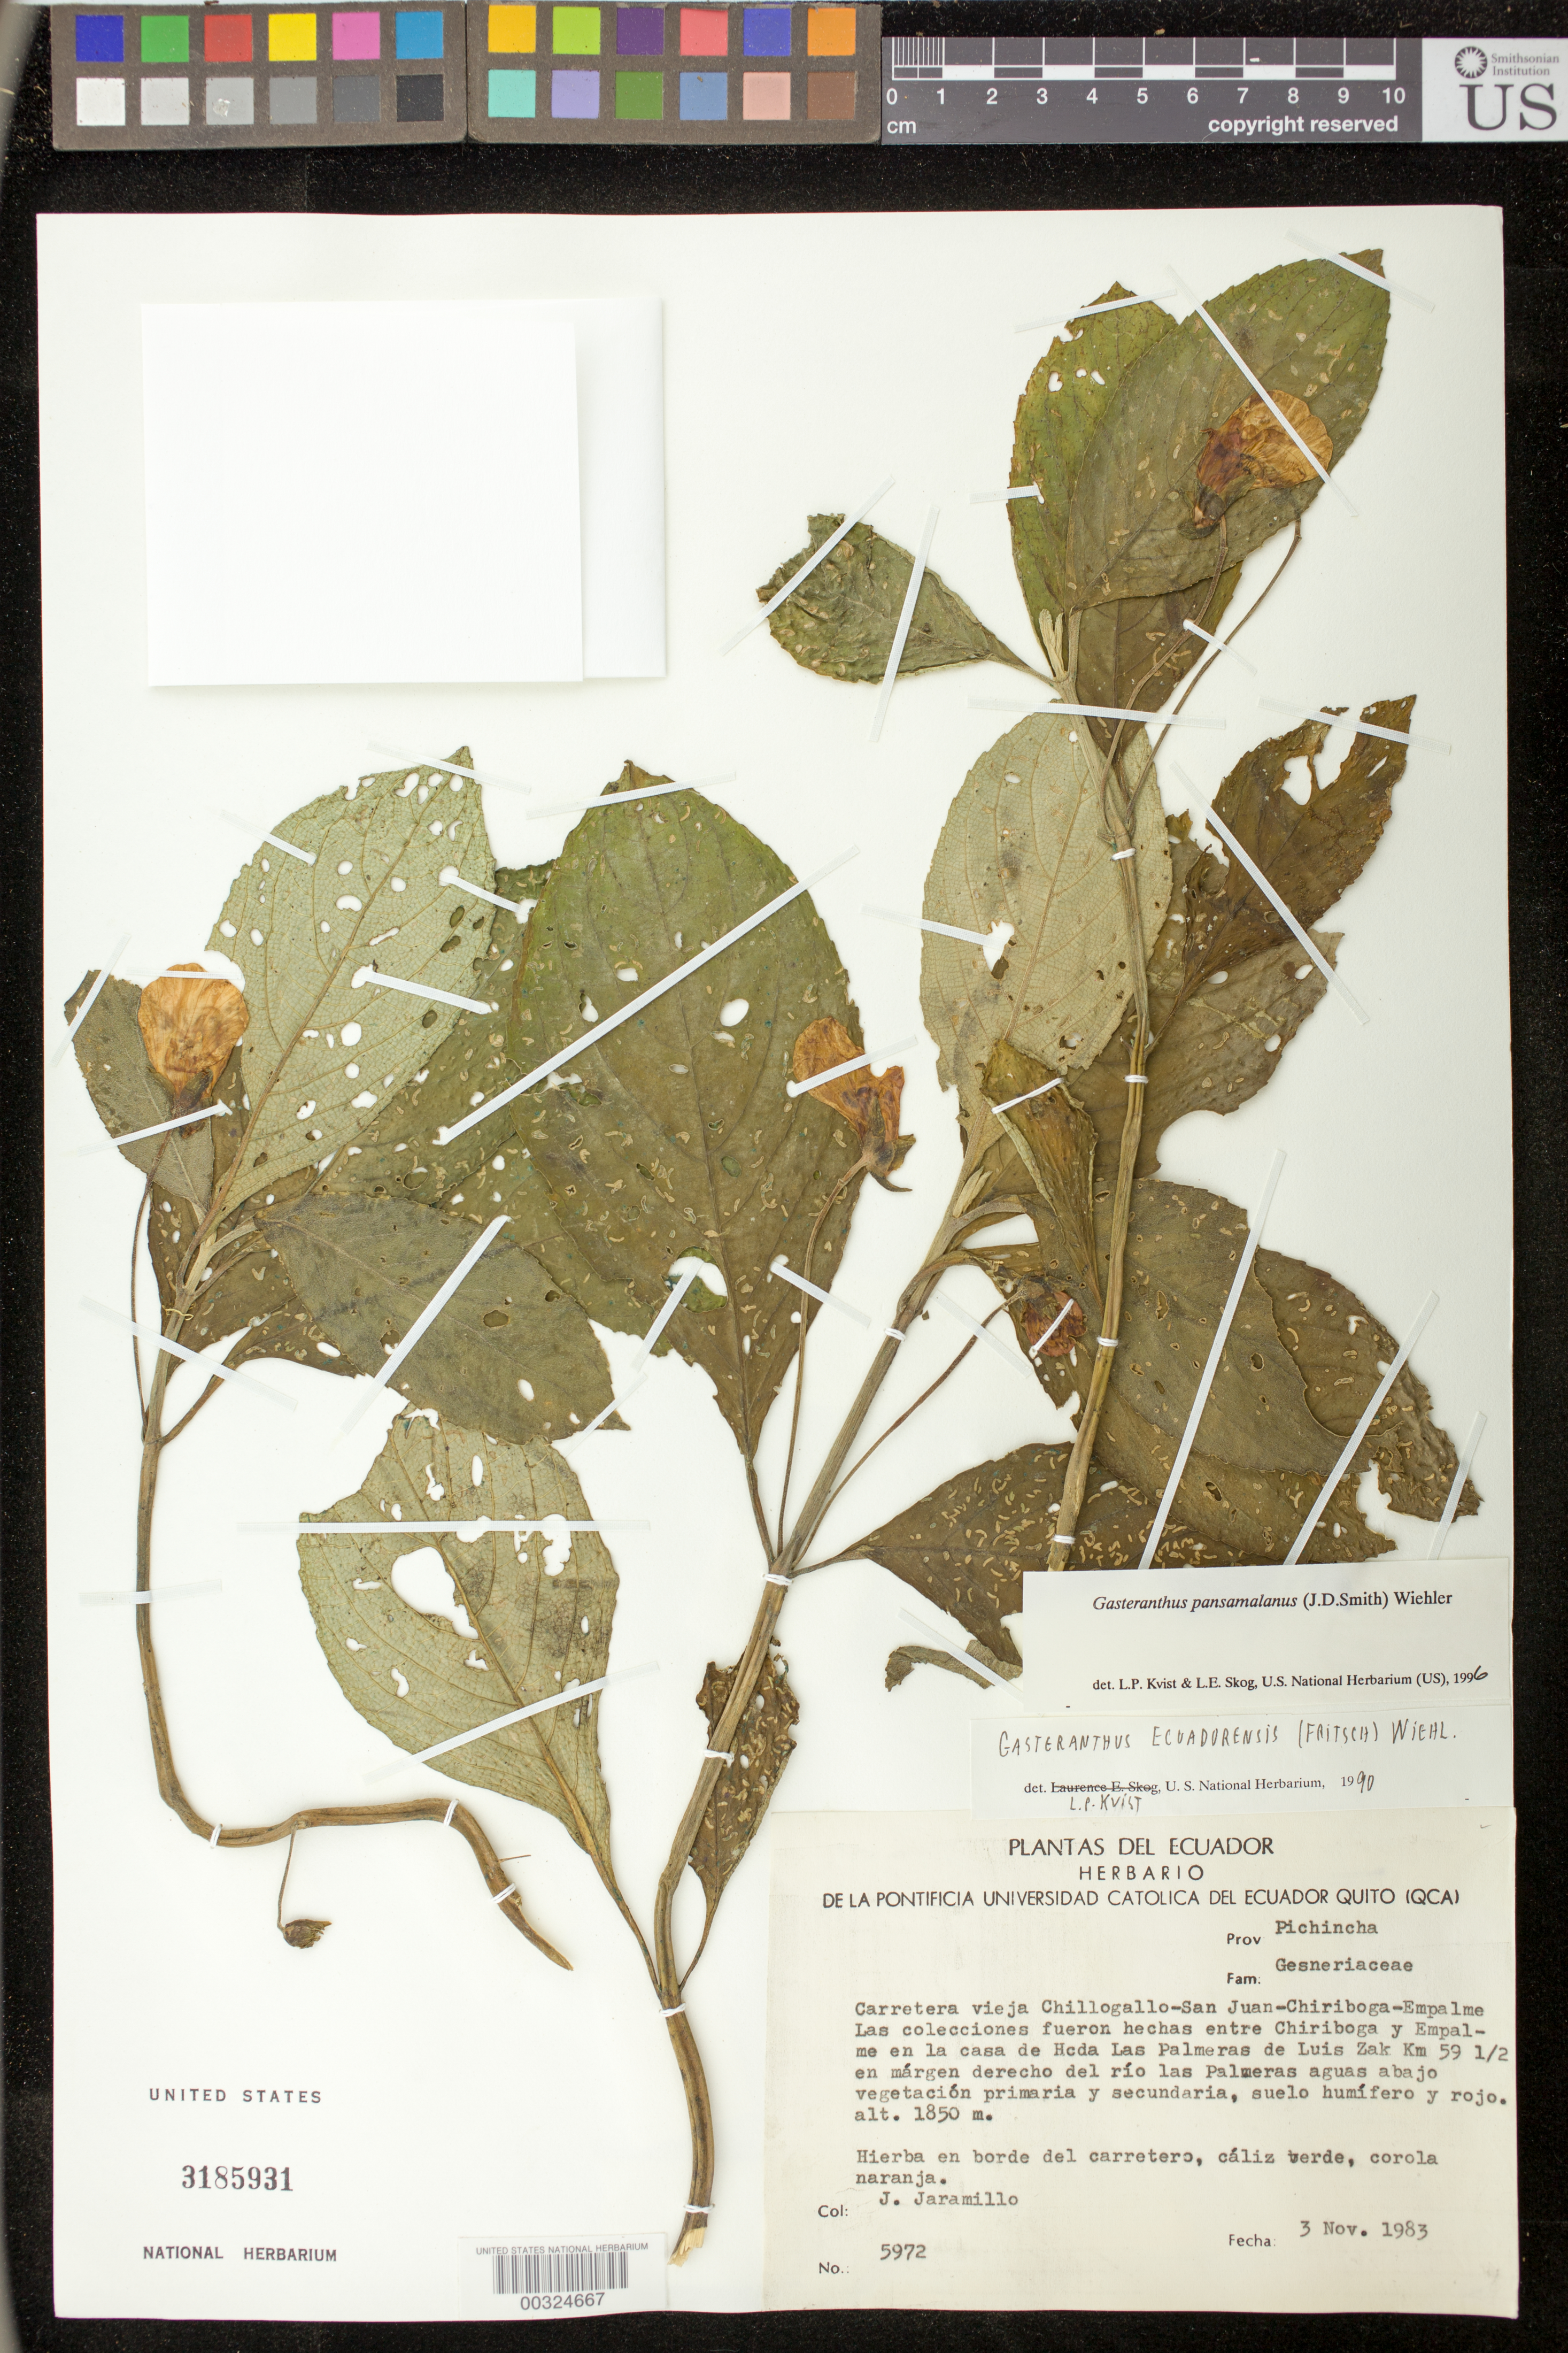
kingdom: Plantae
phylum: Tracheophyta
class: Magnoliopsida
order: Lamiales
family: Gesneriaceae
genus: Gasteranthus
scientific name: Gasteranthus pansamalanus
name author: (Donn. Sm.) Wiehler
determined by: Skog, Laurence E.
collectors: J. L. Jaramillo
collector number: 5972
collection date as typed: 03 Nov 1983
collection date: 1983-11-03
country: Ecuador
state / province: Pichincha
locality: Carretera vieja Chillogallo - San Juan - Chiriboga - Empalme. Las colecciones fueron hachas entre Chiriboga y Empalme en la casa de Hcda. Las Palmeras de Luis Zak km 59 1/2 en márgen derecho del río las Palmeras aguas abajo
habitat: Vegetación primaria y secundaria, suelo humífero y rojo; en borde del carretero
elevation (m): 1850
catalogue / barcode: US 3185931